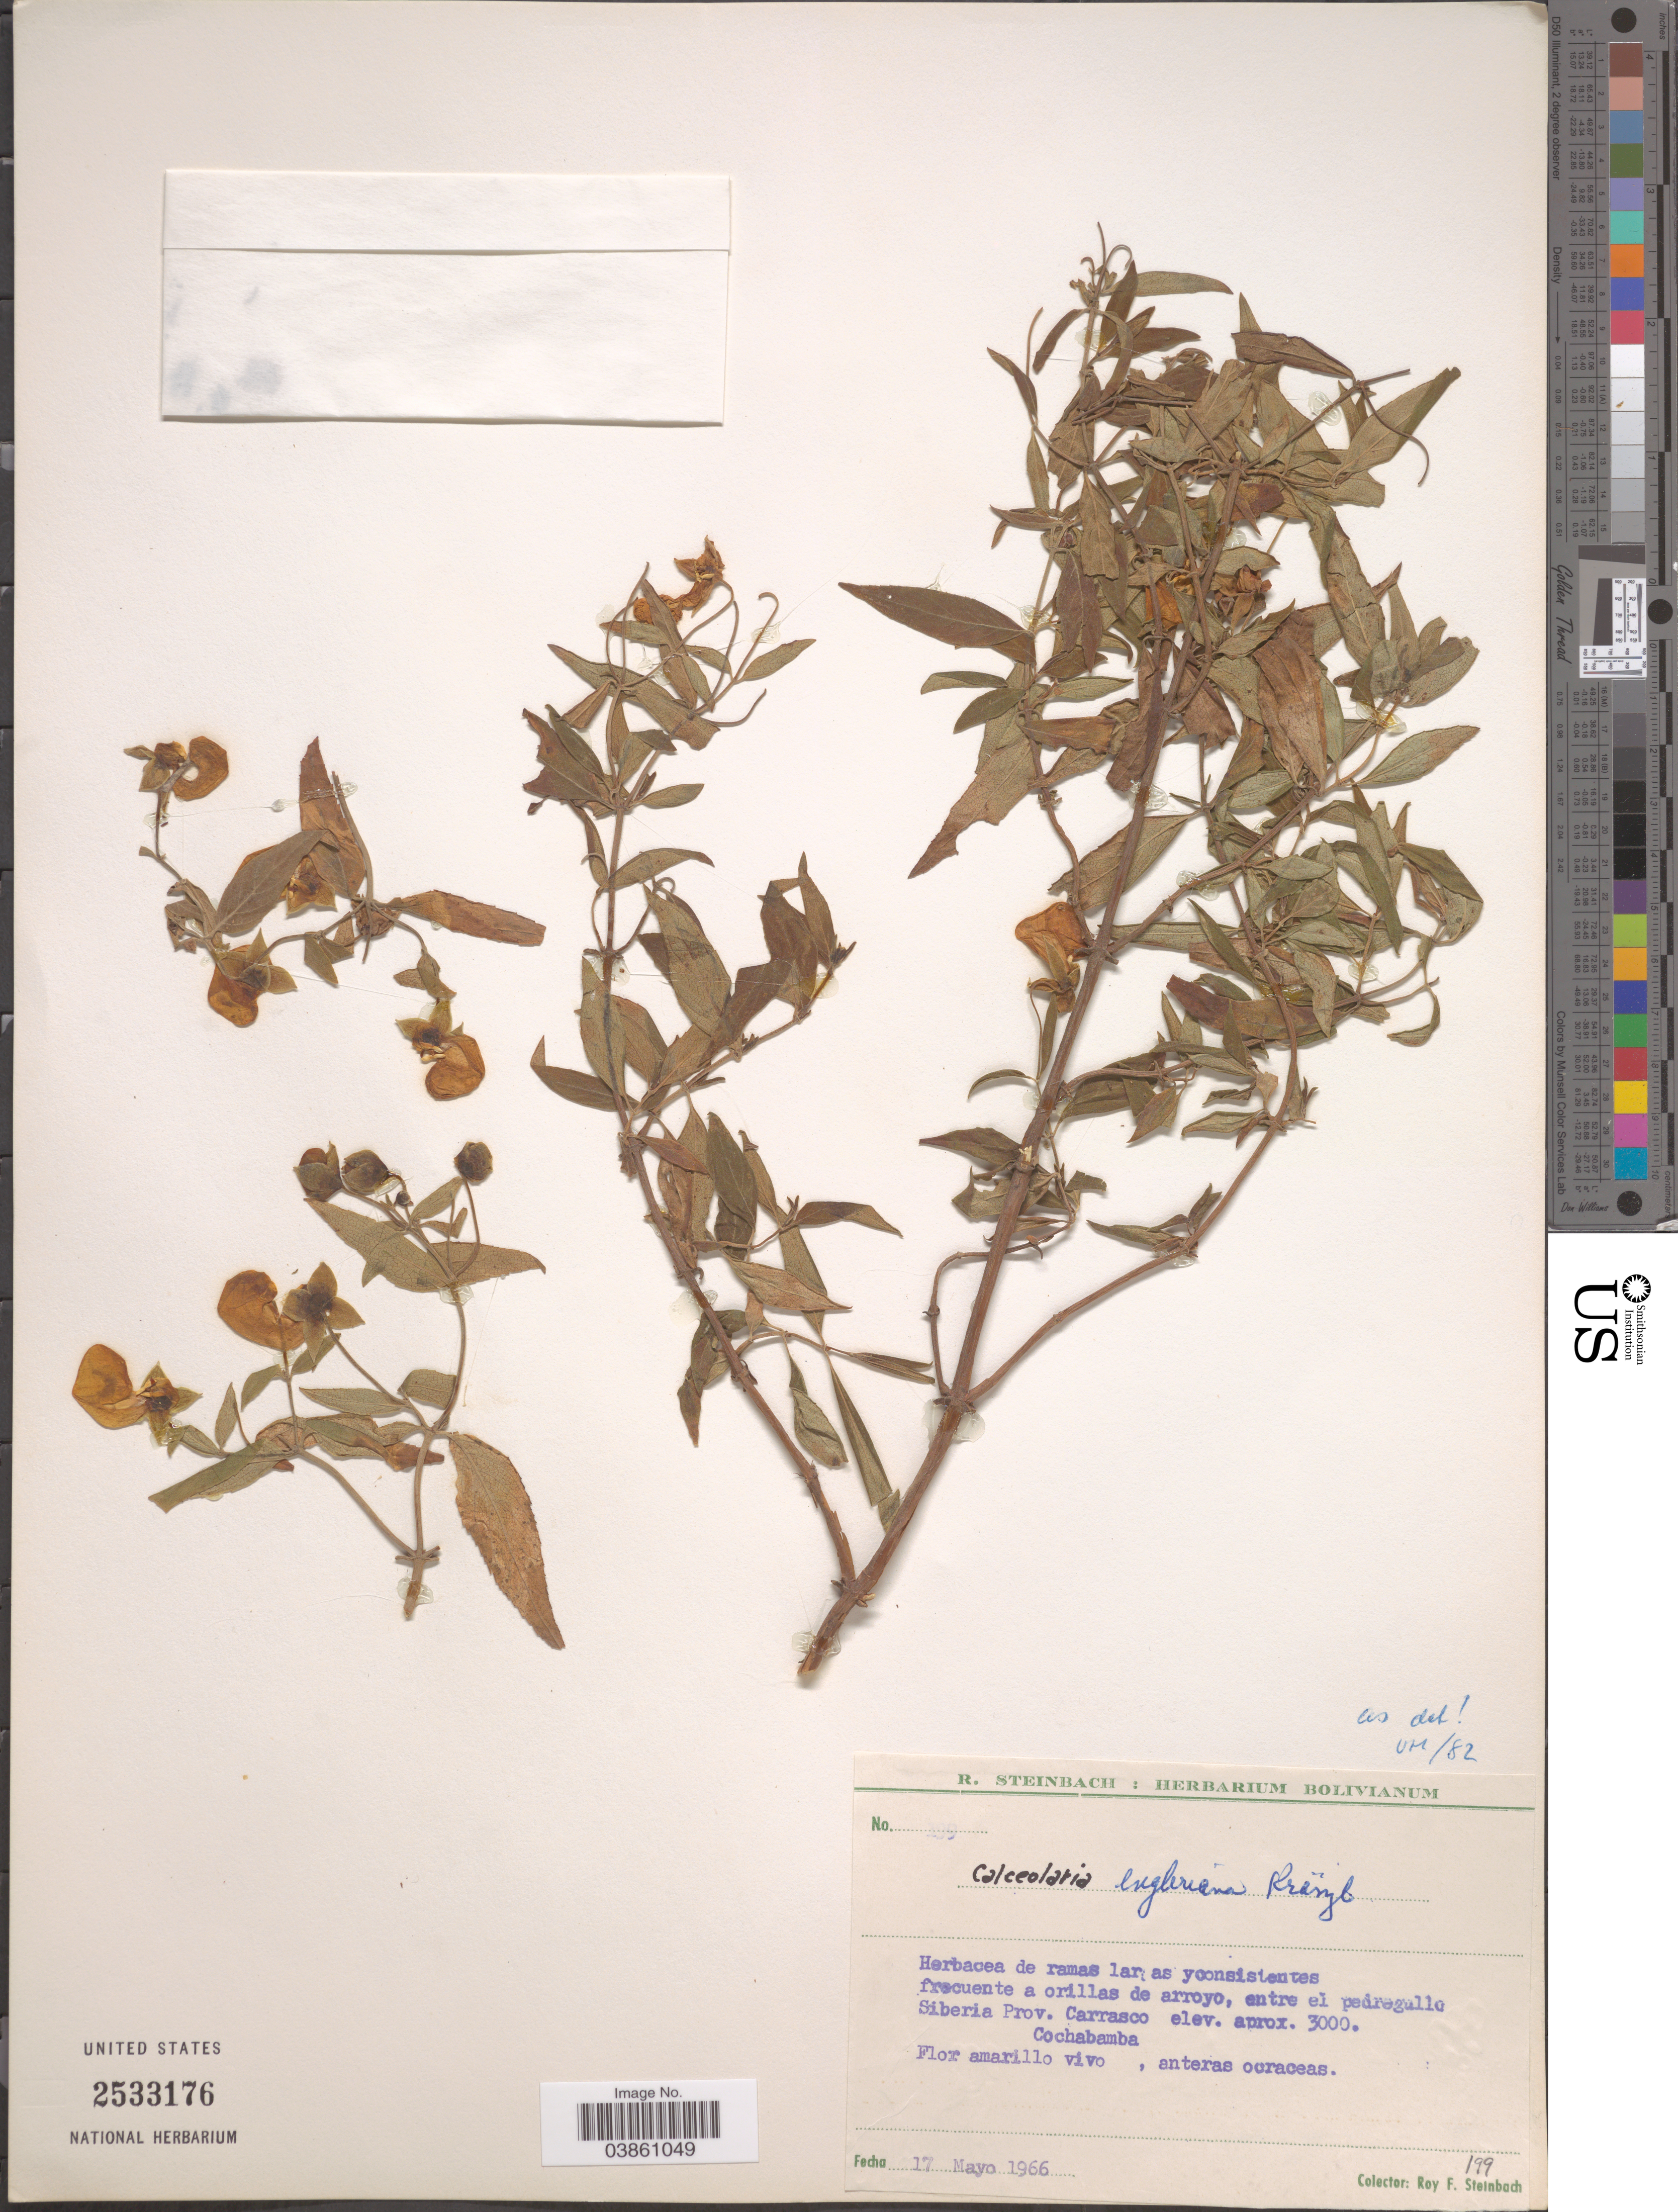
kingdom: Plantae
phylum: Tracheophyta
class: Magnoliopsida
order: Lamiales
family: Calceolariaceae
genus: Calceolaria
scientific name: Calceolaria engleriana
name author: Kraenzl.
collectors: R. F. Steinbach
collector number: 239*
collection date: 1966-05-17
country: Bolivia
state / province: Cochabamba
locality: Siberia Prov. Carrasco.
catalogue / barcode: US 2533176